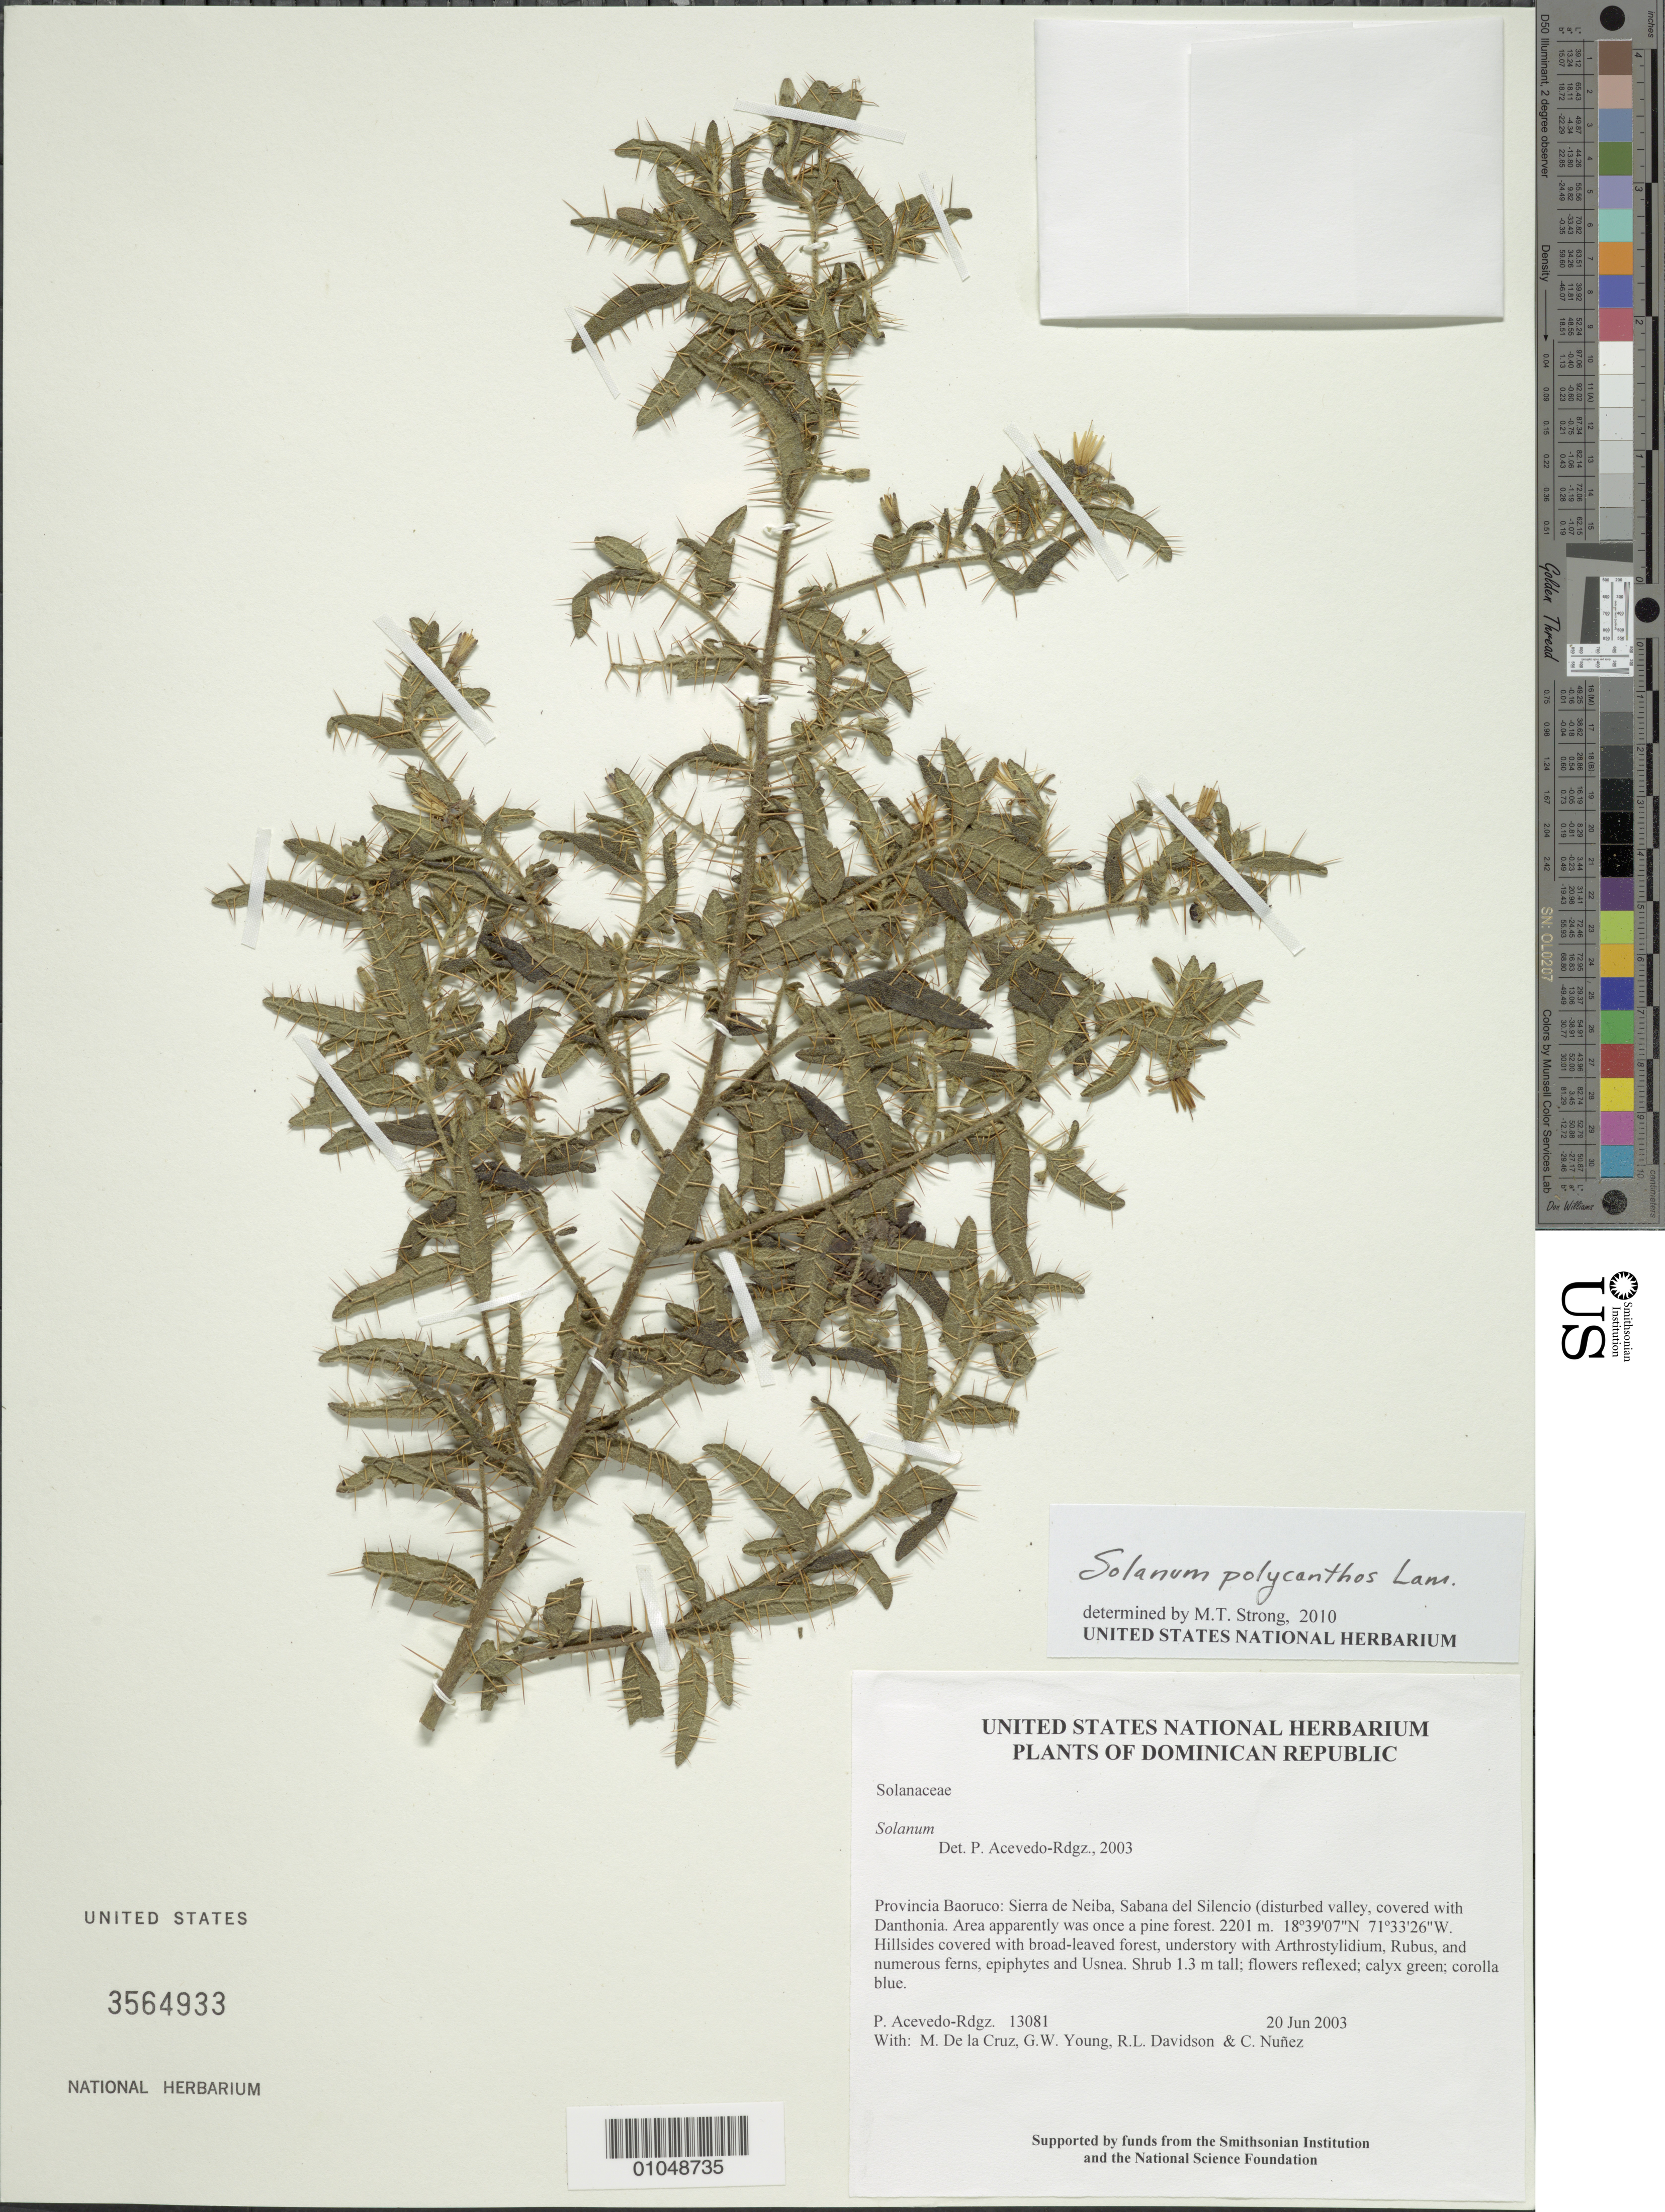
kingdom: Plantae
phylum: Tracheophyta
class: Magnoliopsida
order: Solanales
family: Solanaceae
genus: Solanum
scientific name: Solanum polycanthos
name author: Lam.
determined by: Strong, M. T., (US), Smithsonian Institution - National Museum of Natural History (UNITED STATES)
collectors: P. Acevedo-Rodr., M. de la Cruz, J. Rawlins, G. Young, R. Davidson & C. Nunez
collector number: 13081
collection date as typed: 20 Jun 2003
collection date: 2003-06-20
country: Dominican Republic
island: Hispaniola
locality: Provincia Baoruco: Sierra de Neiba, Sabana del Silencio (disturbed valley, covered with Danthonia. Area apparently was once a pine forest.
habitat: Hillsides covered with broad-leaved forest, understory with Arthrostylidium, Rubus, and numerous ferns, epiphytes and Usnea.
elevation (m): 2201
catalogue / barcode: US 3564933